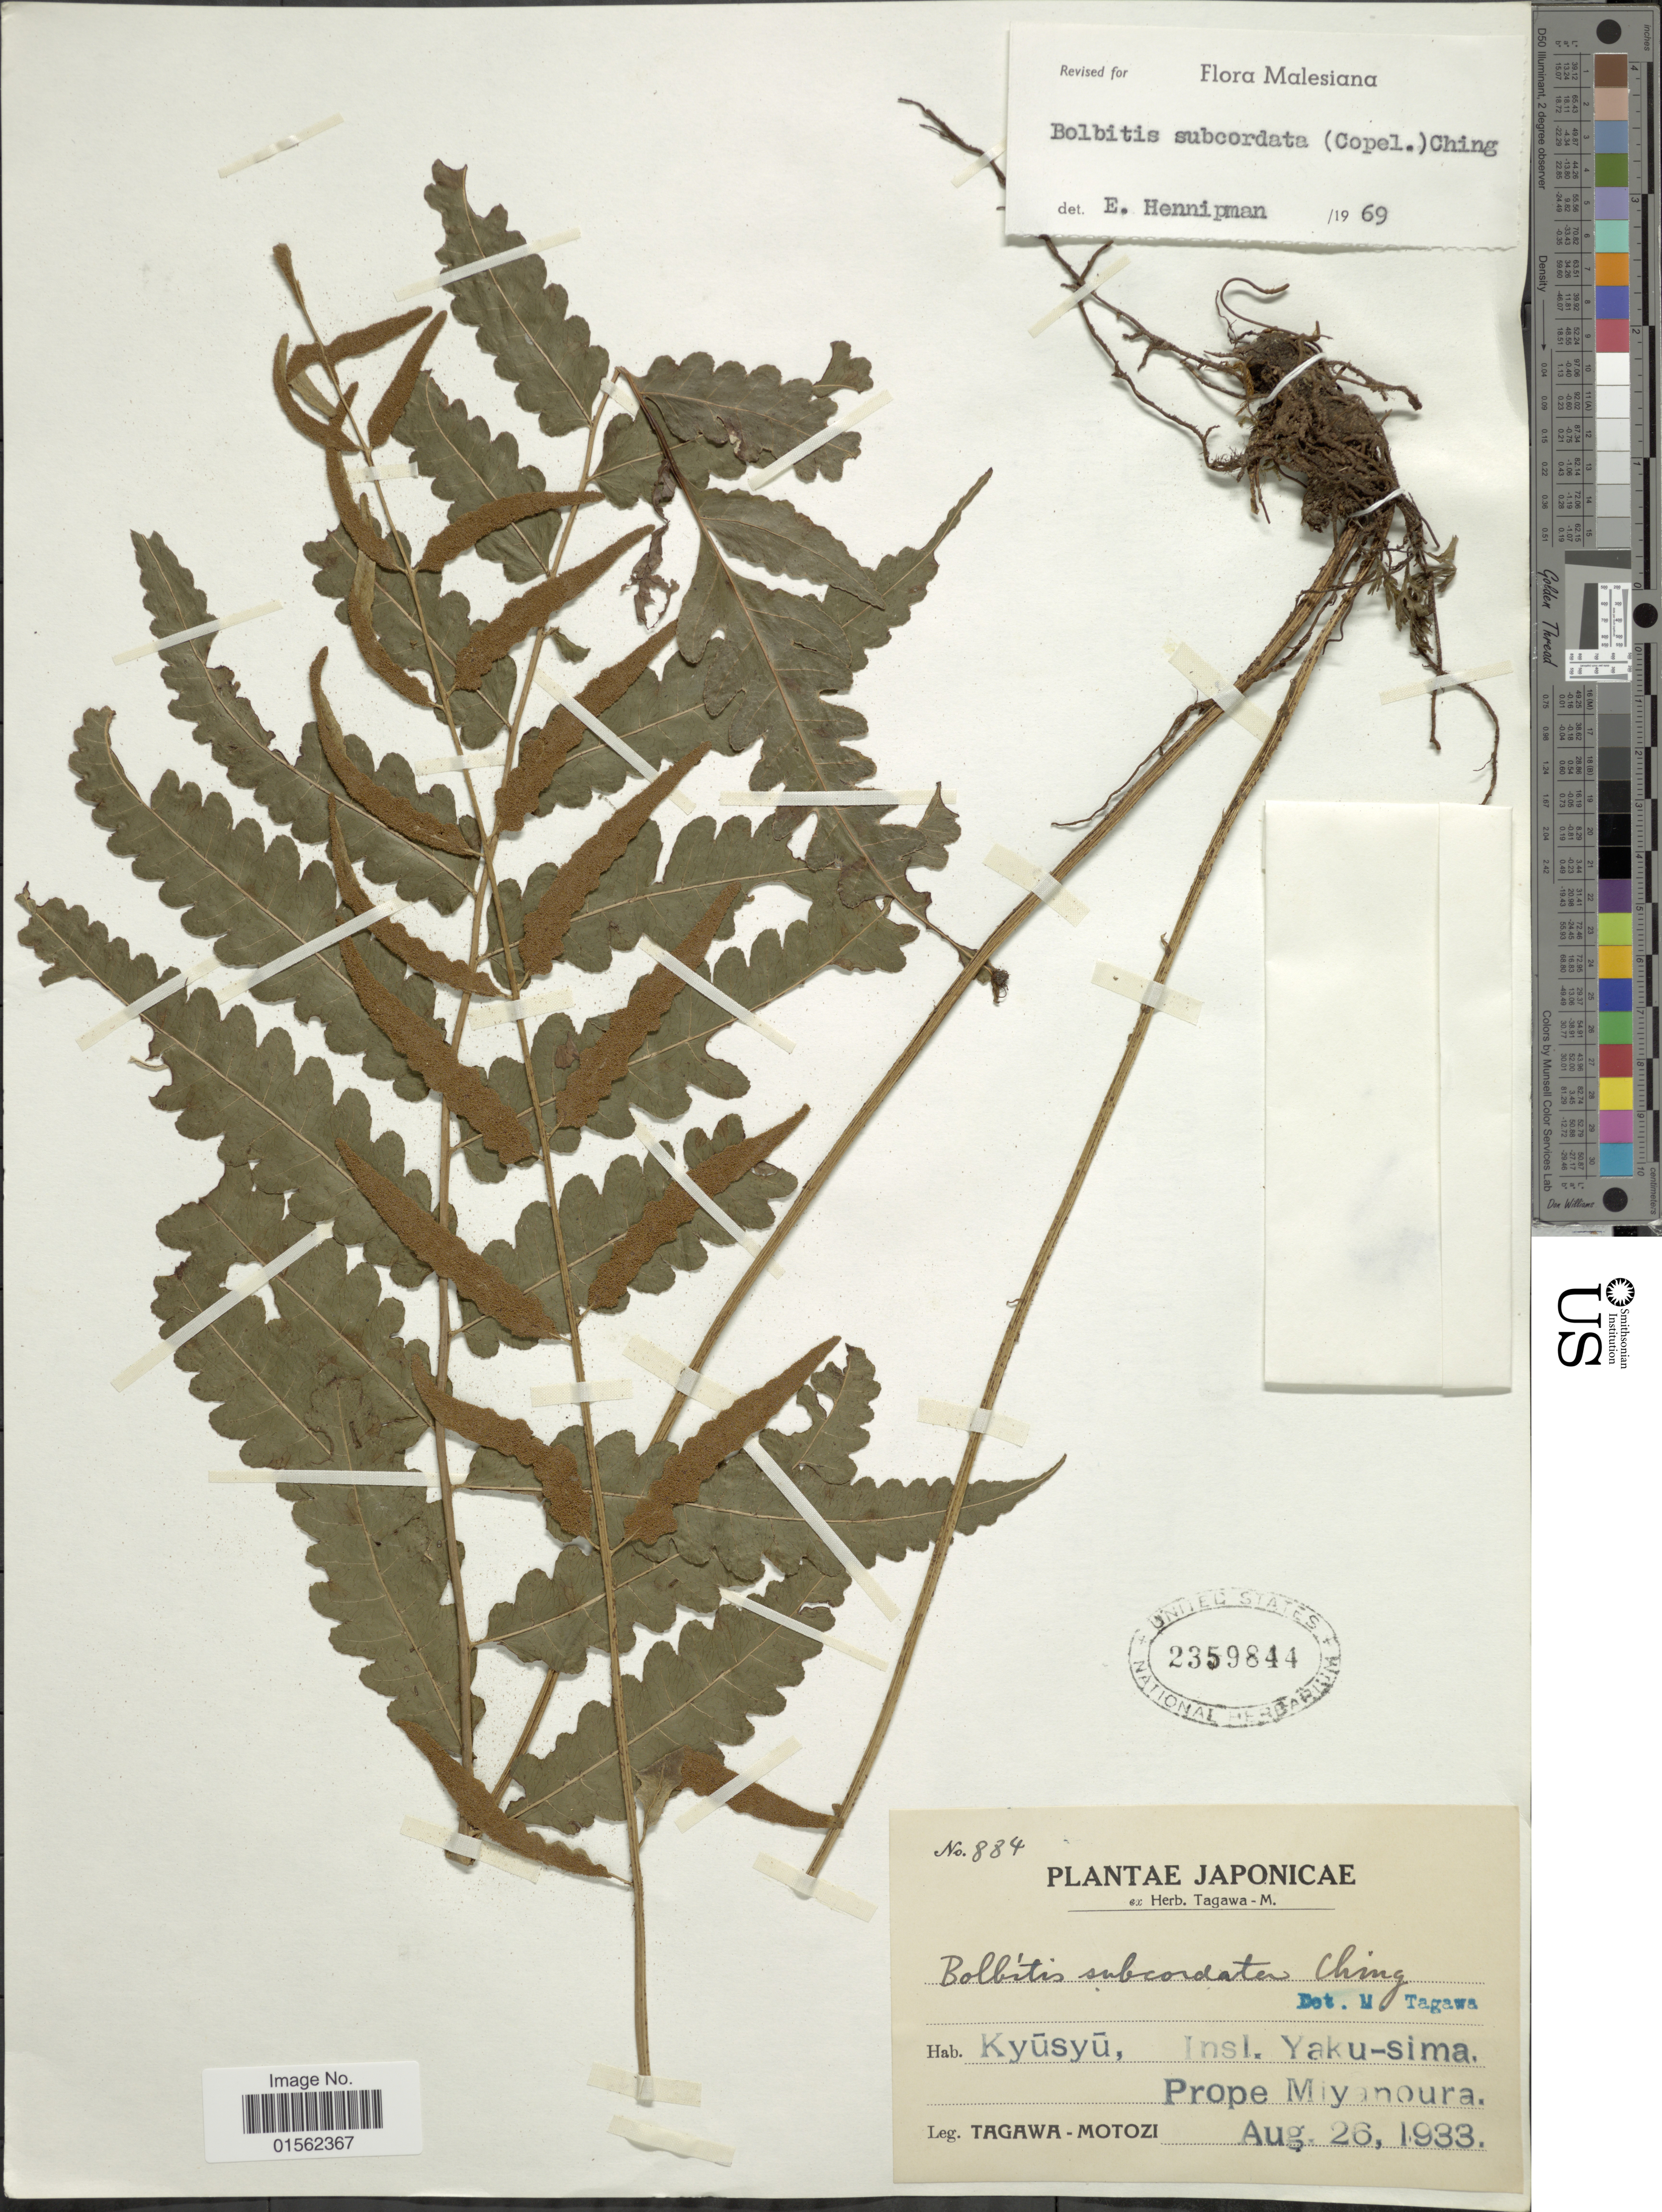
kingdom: Plantae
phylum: Tracheophyta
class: Polypodiopsida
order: Polypodiales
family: Dryopteridaceae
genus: Bolbitis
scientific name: Bolbitis subcordata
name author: (Copel.) Ching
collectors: M. Tagawa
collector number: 884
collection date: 1933-08-26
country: Japan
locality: Kûshû, Insl. Yaku-sima, Prope Miyanoura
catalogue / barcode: US 2359844